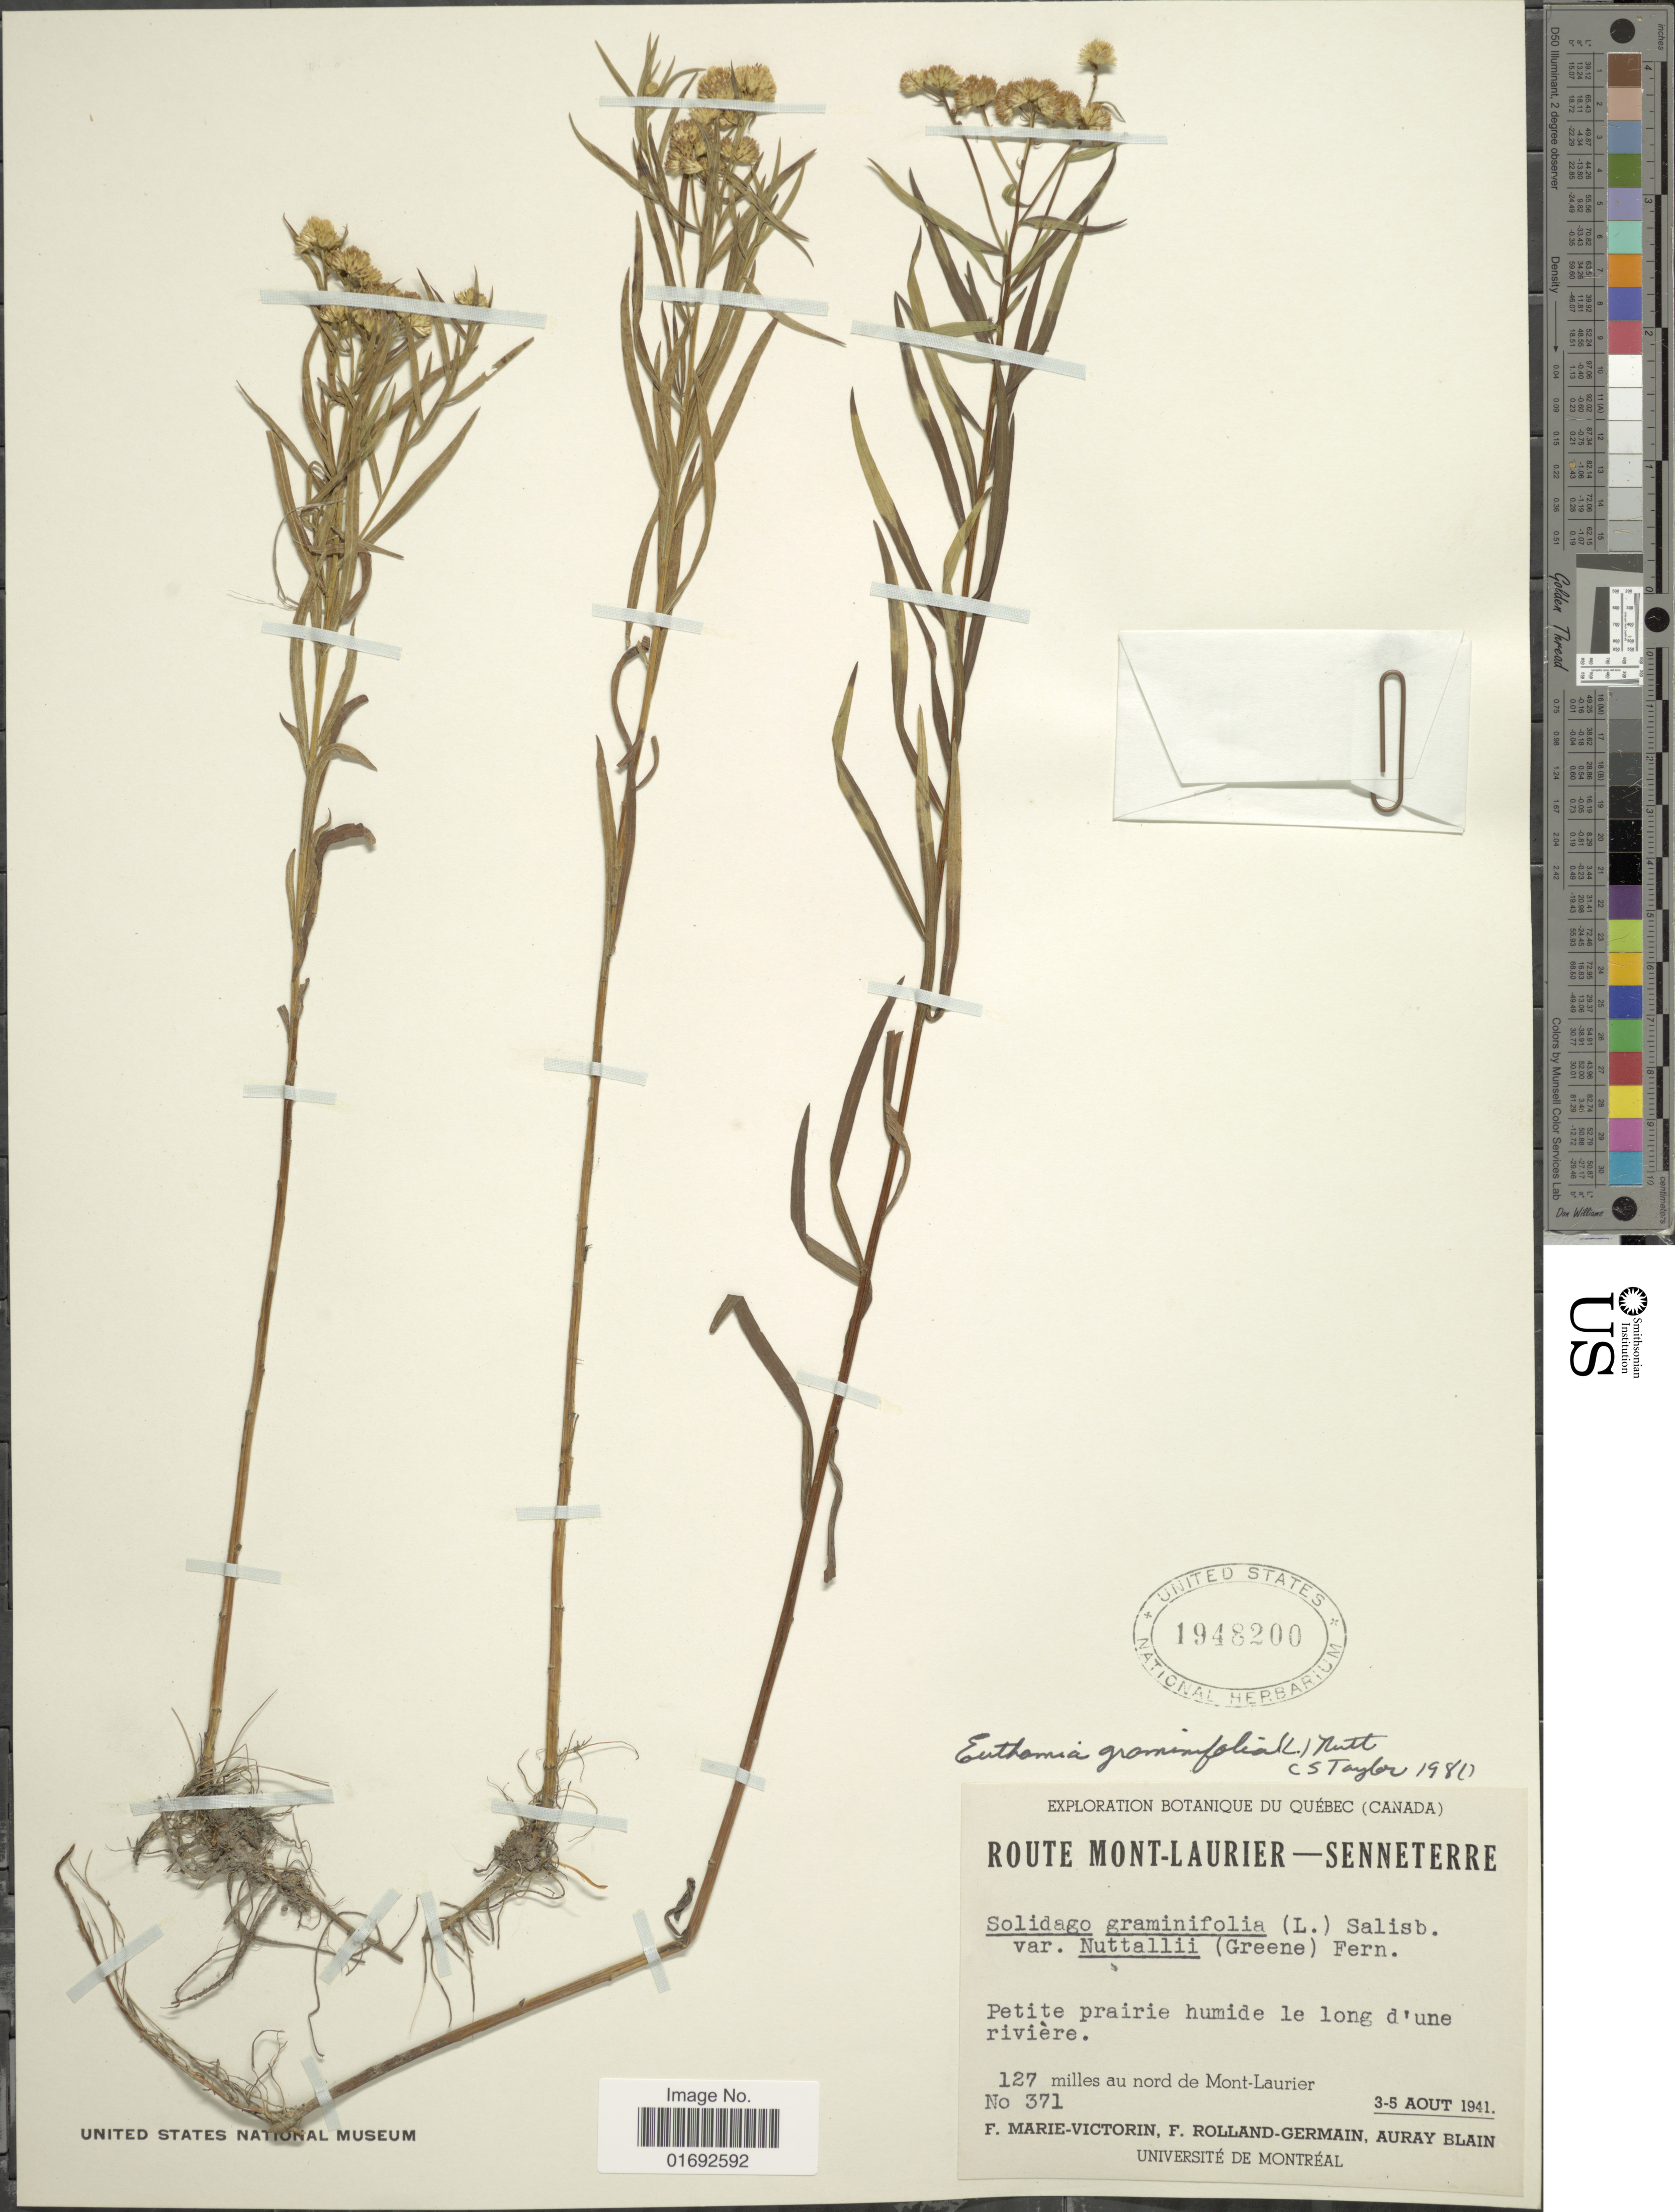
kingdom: Plantae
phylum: Tracheophyta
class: Magnoliopsida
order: Asterales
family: Asteraceae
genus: Euthamia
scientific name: Euthamia graminifolia var. nuttalii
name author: (S.W. Greene) W. Stone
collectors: F. Marie-Victorin, Rolland-Germain & A. Blain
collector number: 371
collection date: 1941-08-03/1941-08-05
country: Canada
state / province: Quebec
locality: Route Mont-Laurier-Senneterre, 127 miles au nord de Mont-Laurier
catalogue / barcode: US 1948200